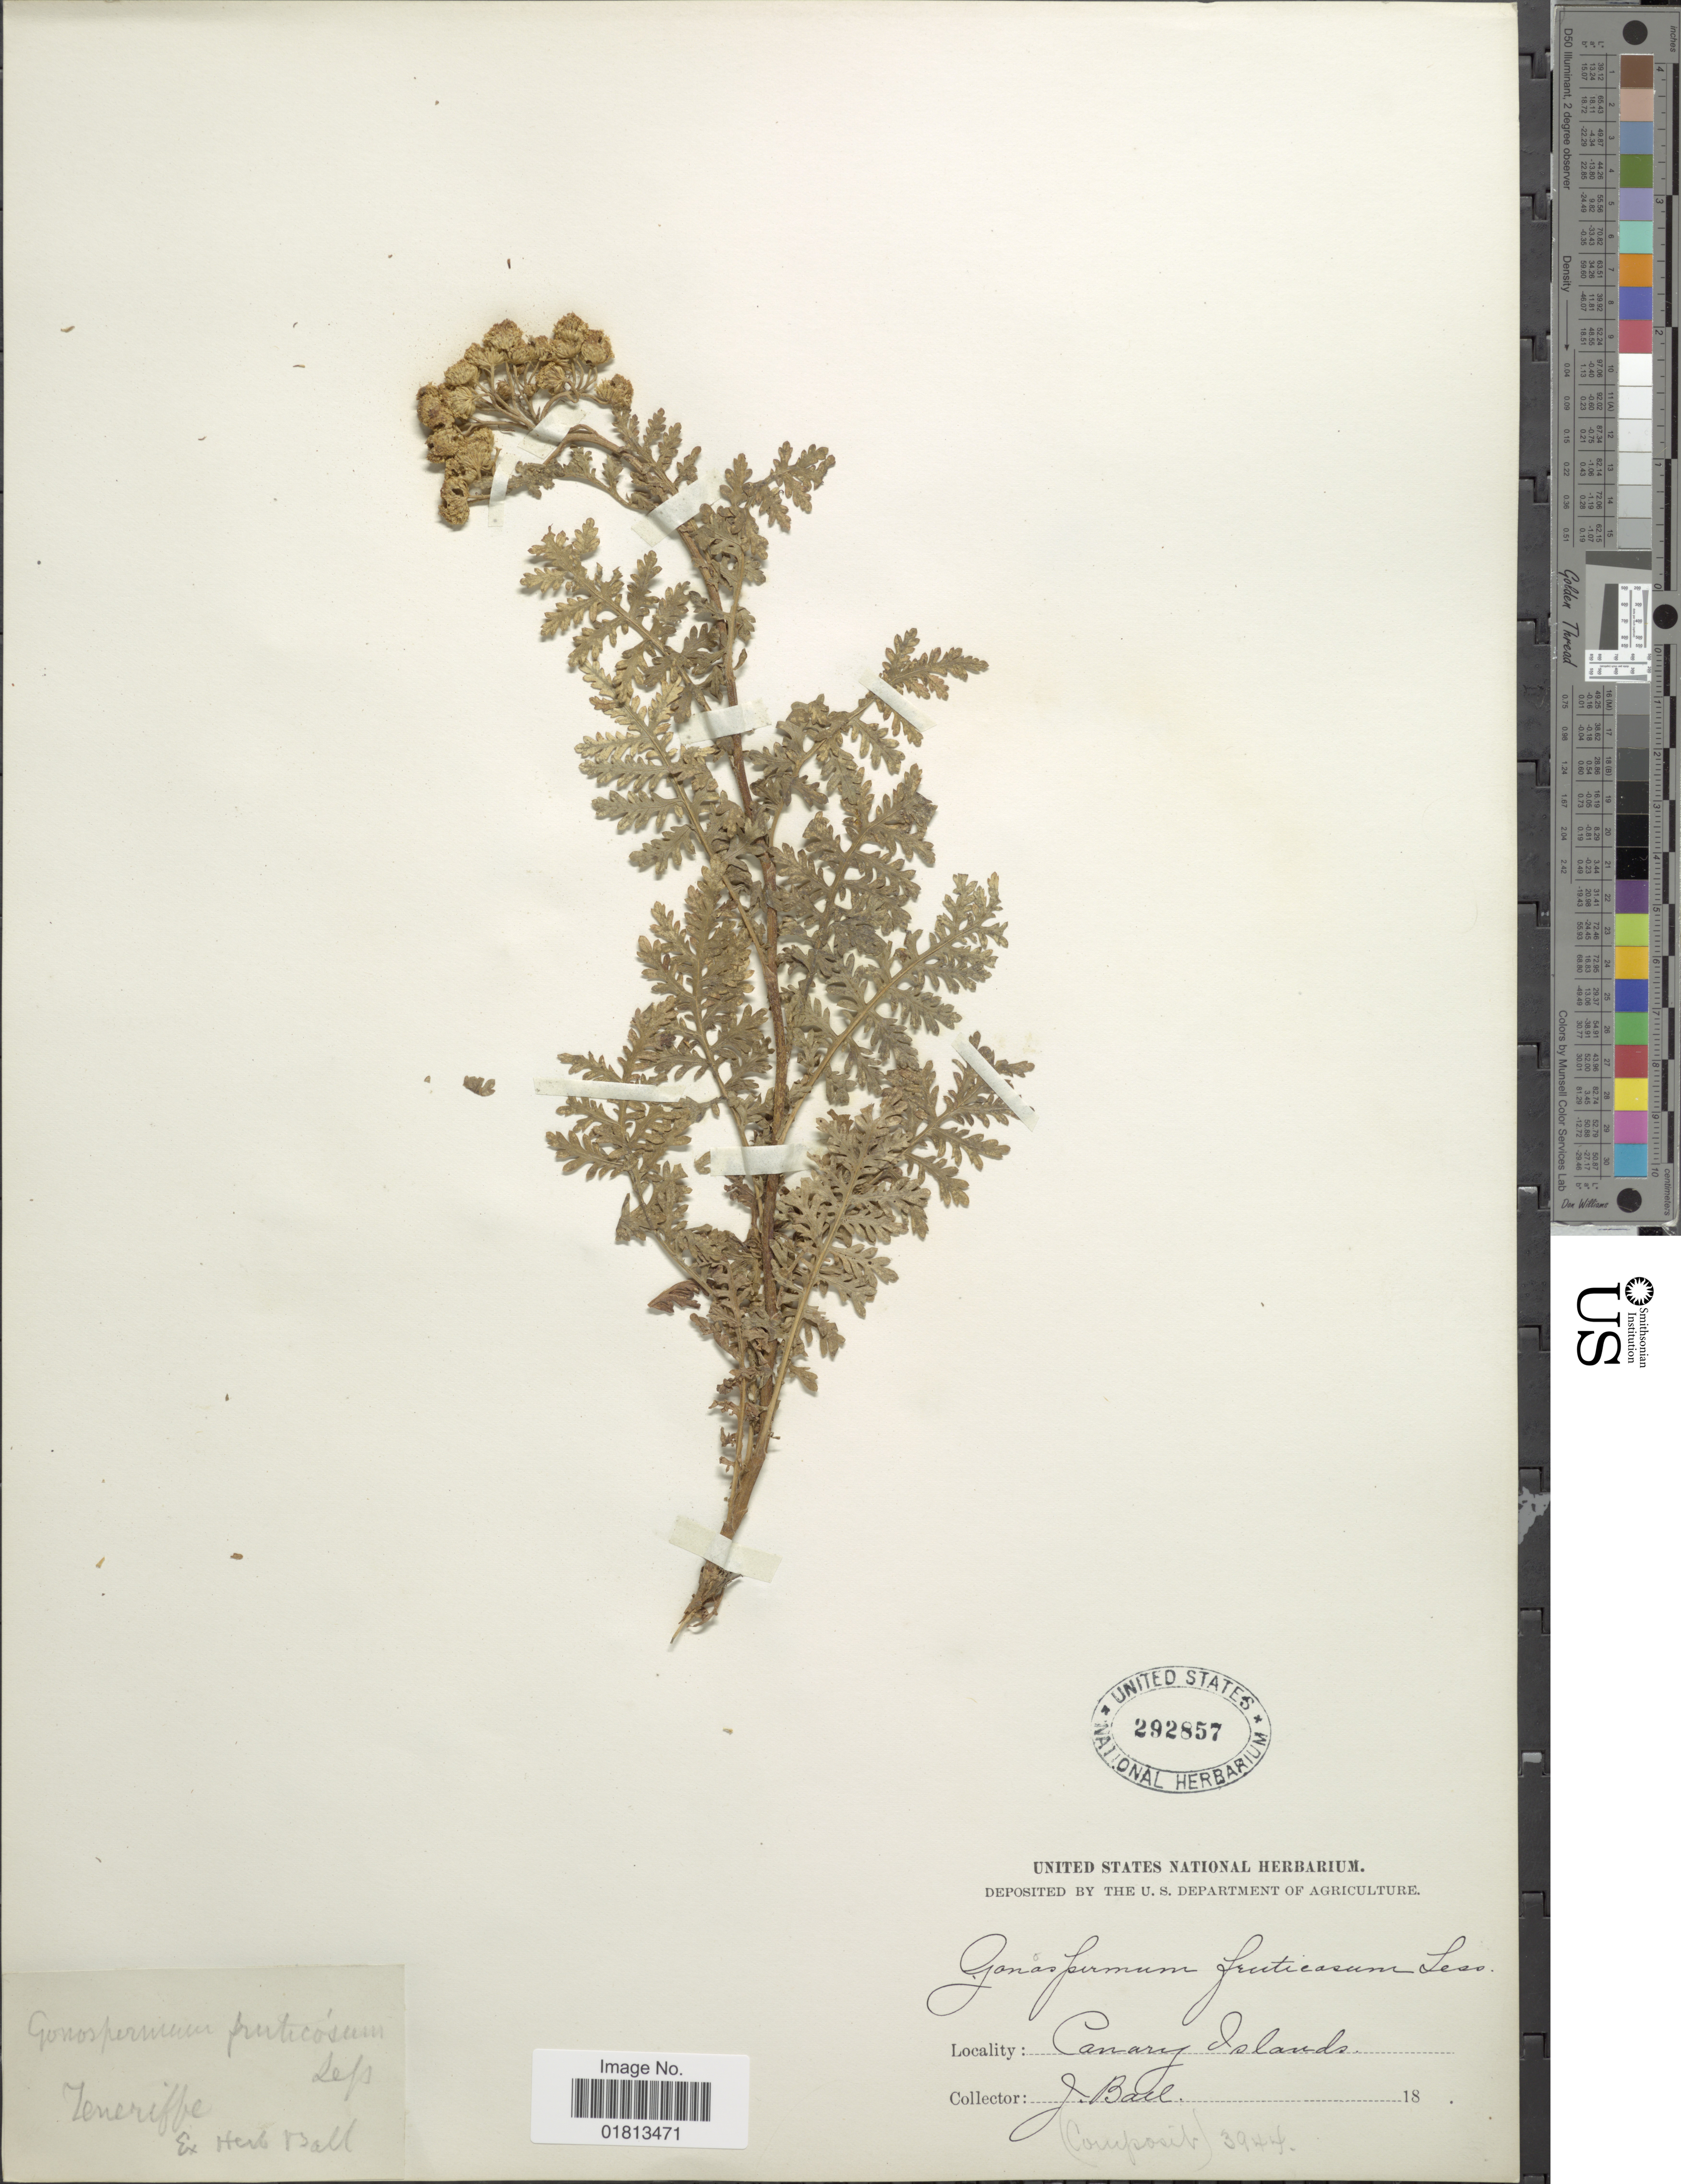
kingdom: Plantae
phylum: Tracheophyta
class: Magnoliopsida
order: Asterales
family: Asteraceae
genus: Gonospermum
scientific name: Gonospermum fruticosum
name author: Less.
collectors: J. Ball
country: Spain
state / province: Canarias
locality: Tenerife, Canary Islands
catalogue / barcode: US 292857